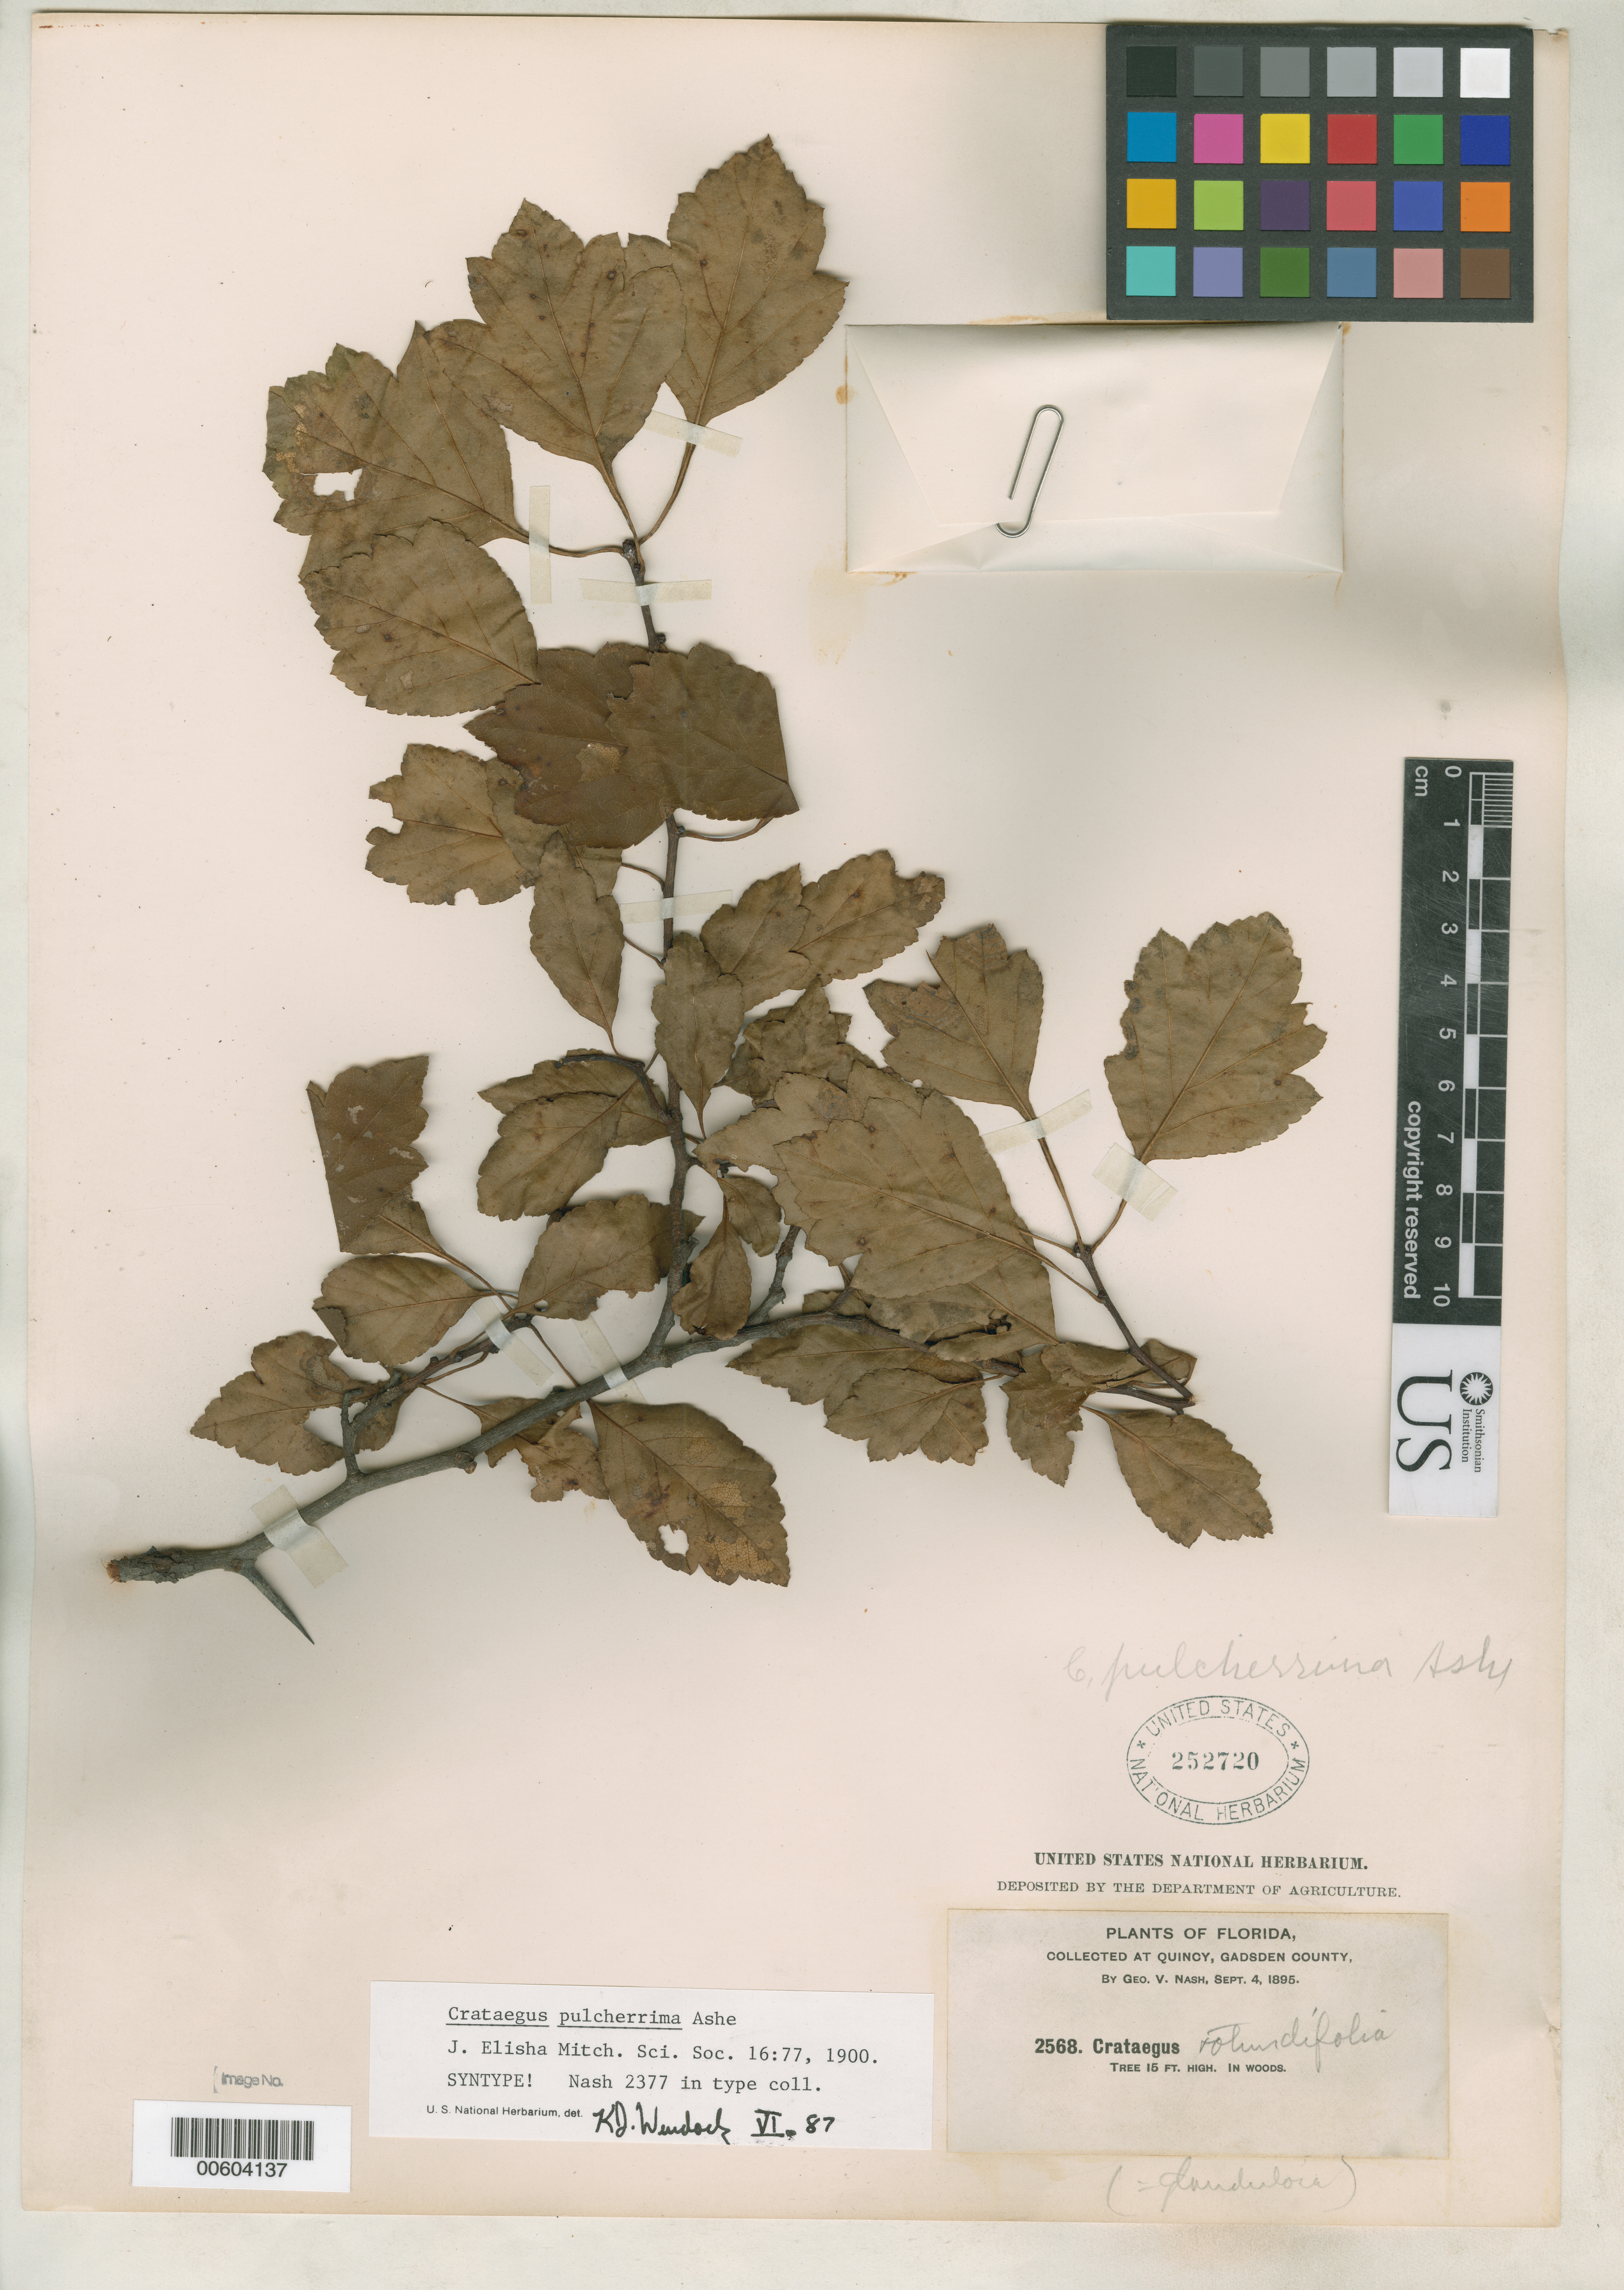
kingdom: Plantae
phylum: Tracheophyta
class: Magnoliopsida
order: Rosales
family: Rosaceae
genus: Crataegus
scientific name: Crataegus pulcherrima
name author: Ashe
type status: Syntype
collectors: G. V. Nash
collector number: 2568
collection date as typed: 04 Sep 1895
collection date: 1895-09-04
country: United States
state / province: Florida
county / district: Gadsden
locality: Quincy.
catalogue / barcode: US 252720